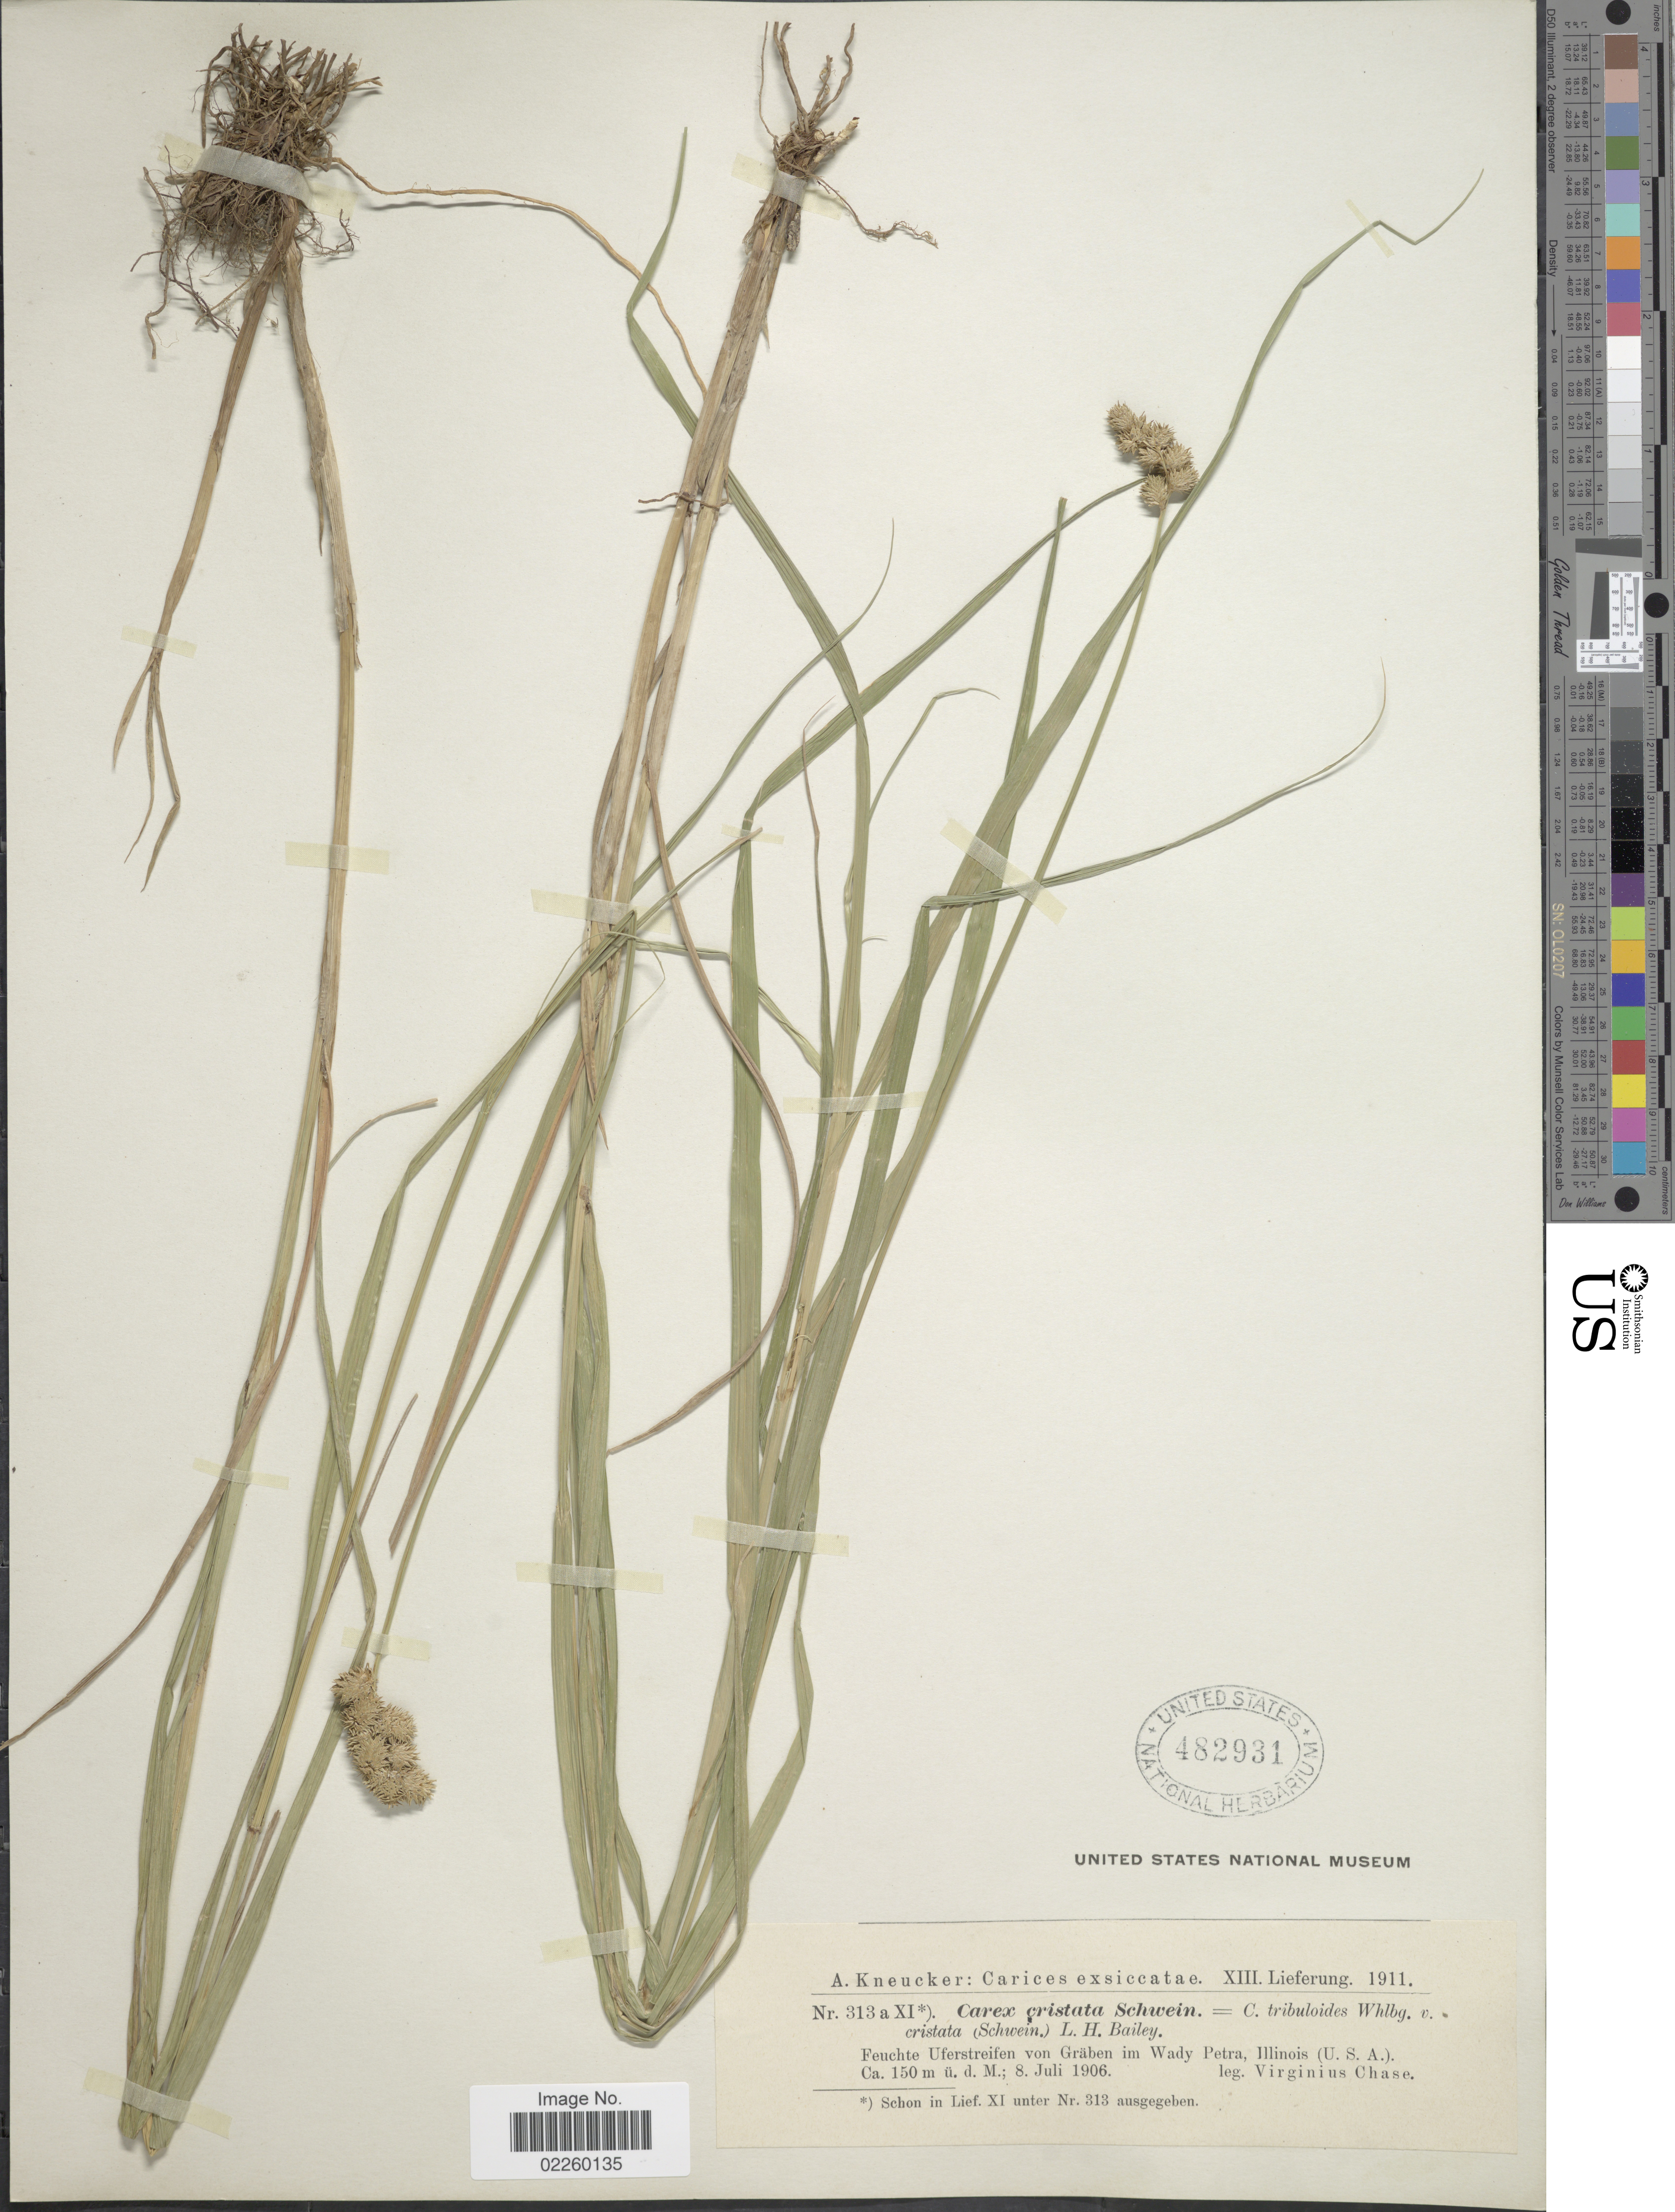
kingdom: Plantae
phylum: Tracheophyta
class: Liliopsida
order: Poales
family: Cyperaceae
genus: Carex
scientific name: Carex cristatella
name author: Britton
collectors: V. H. Chase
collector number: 313 a XI*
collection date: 1906-07-08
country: United States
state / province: Illinois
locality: Feuchte Uferstreifen von Gräben im Wady Petra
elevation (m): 150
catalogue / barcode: US 482931